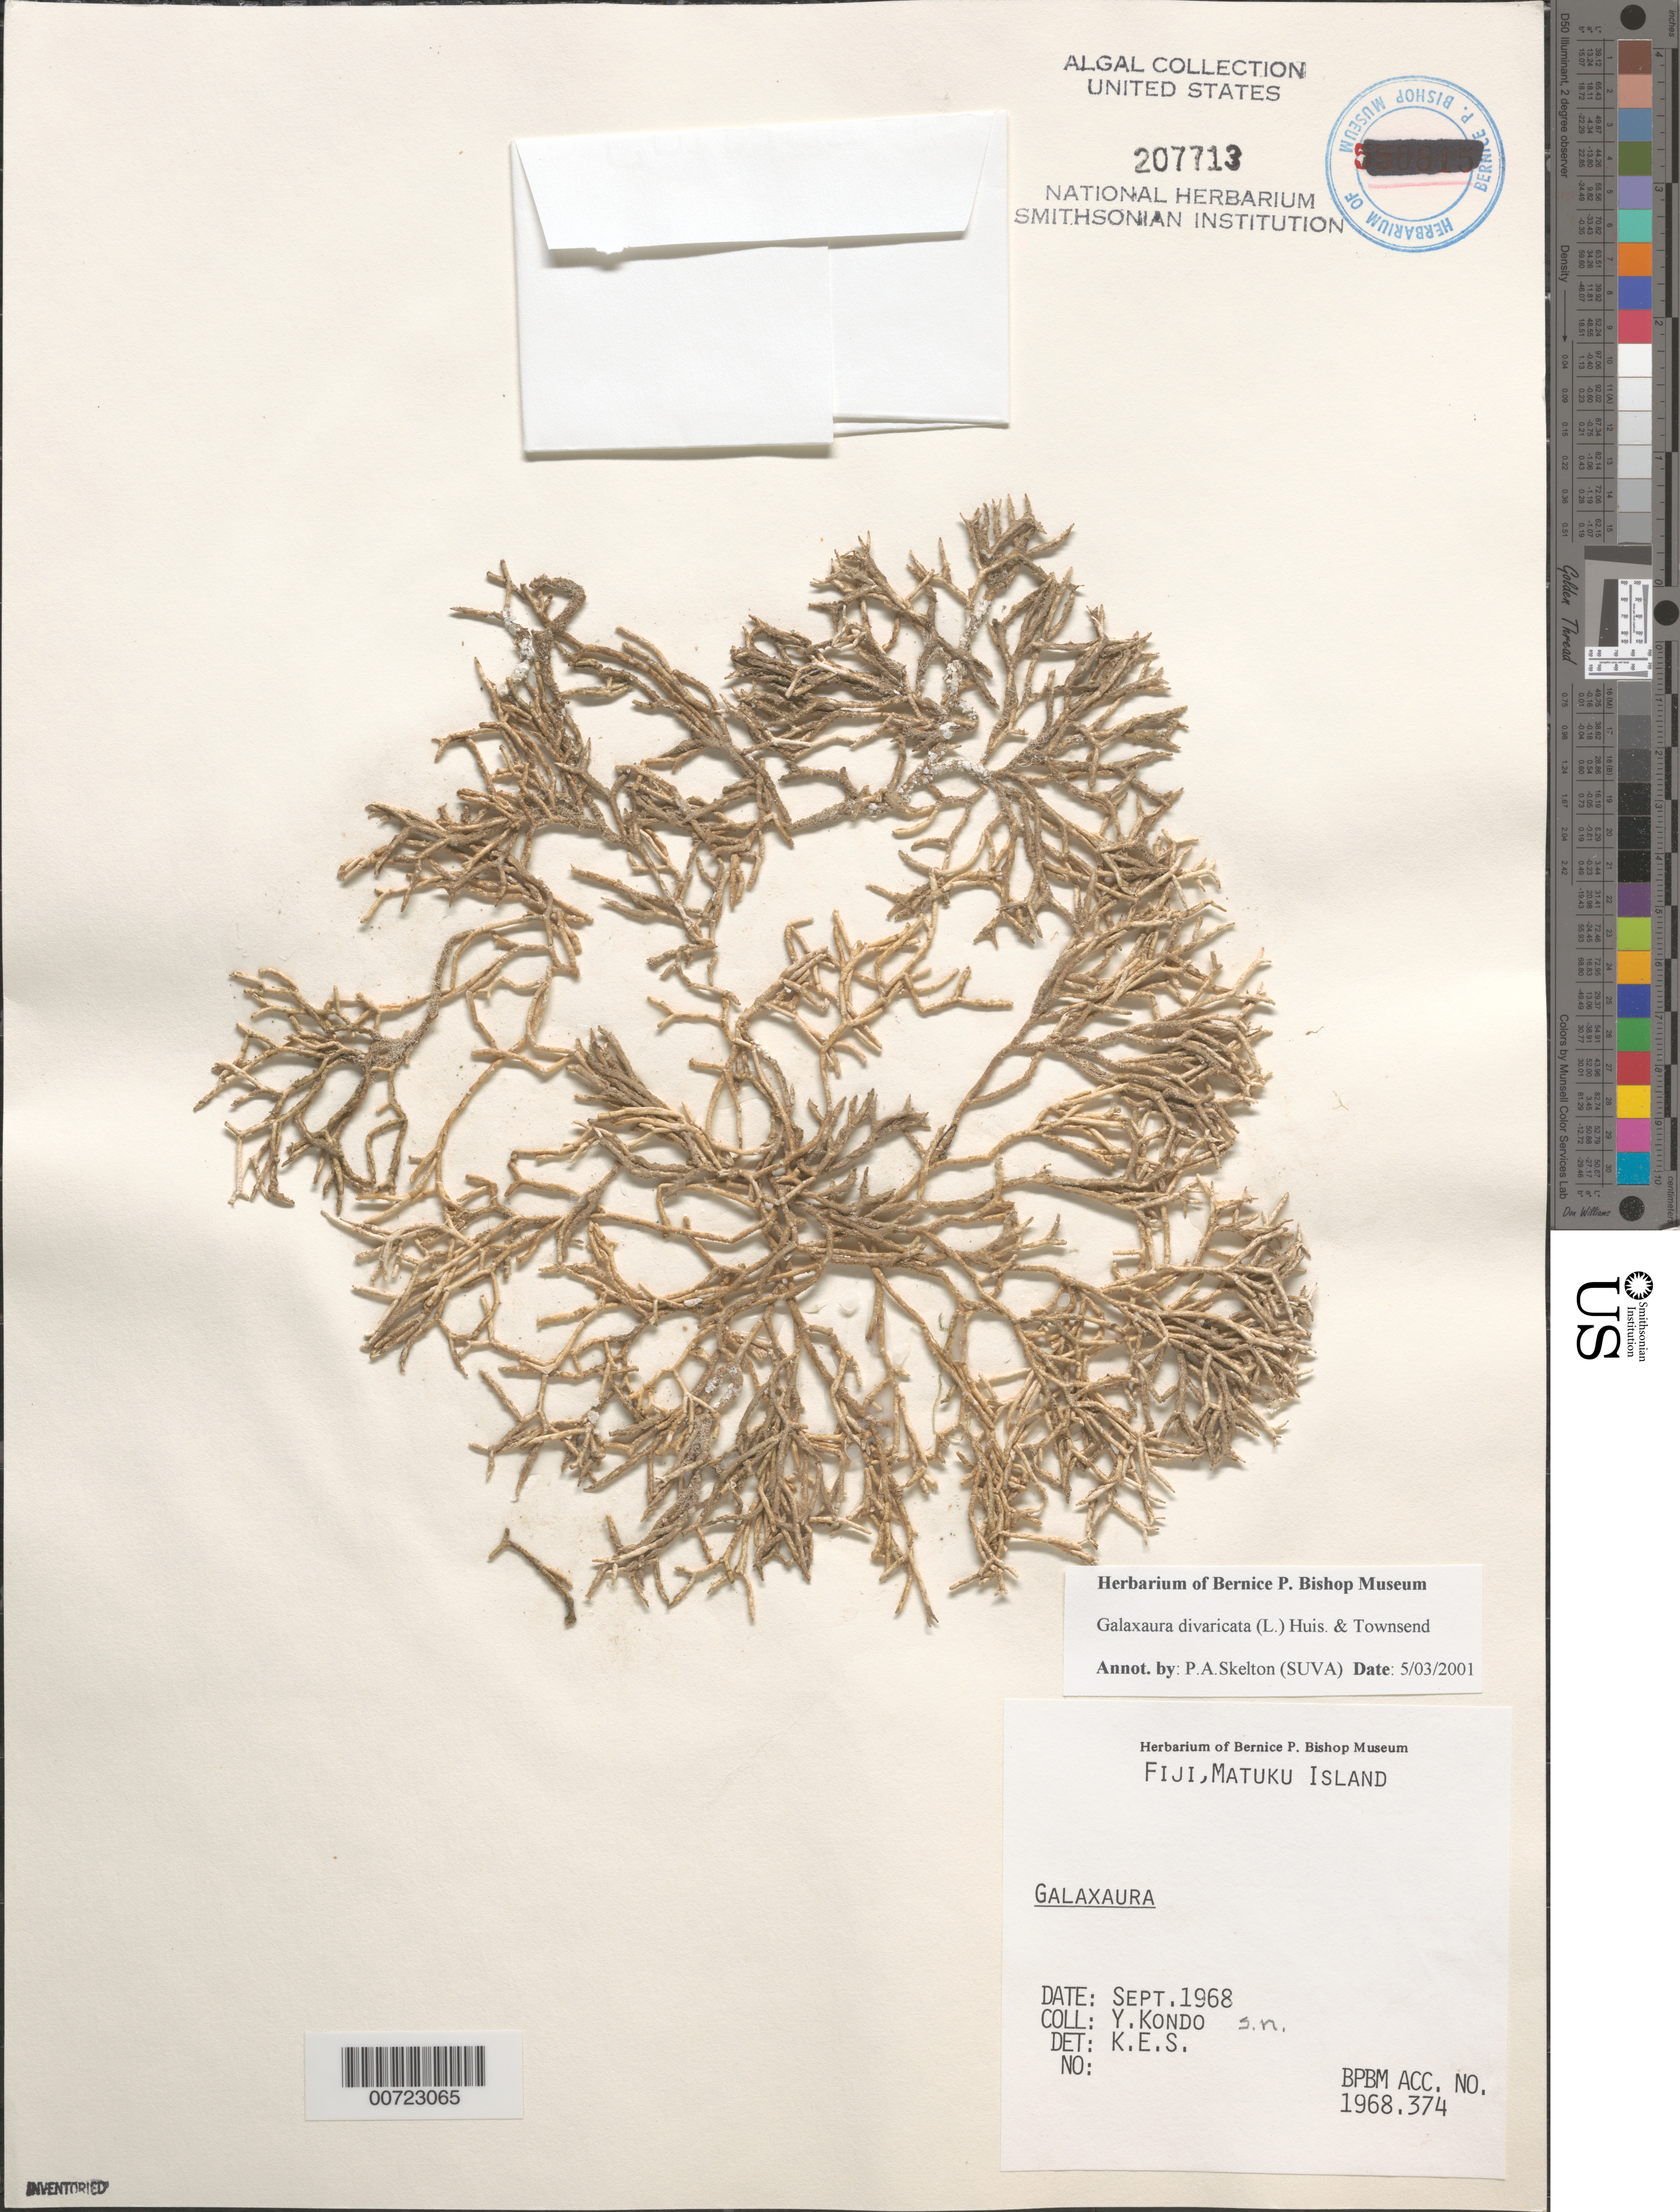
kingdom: Plantae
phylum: Rhodophyta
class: Florideophyceae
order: Nemaliales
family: Galaxauraceae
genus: Galaxaura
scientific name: Galaxaura divaricata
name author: (L.) Huisman & R.A. Towns.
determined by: Skelton, P. A.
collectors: Y. Kondo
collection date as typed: Sep 1968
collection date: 1968-09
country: Fiji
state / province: Eastern Division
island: Matuku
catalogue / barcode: US 207713